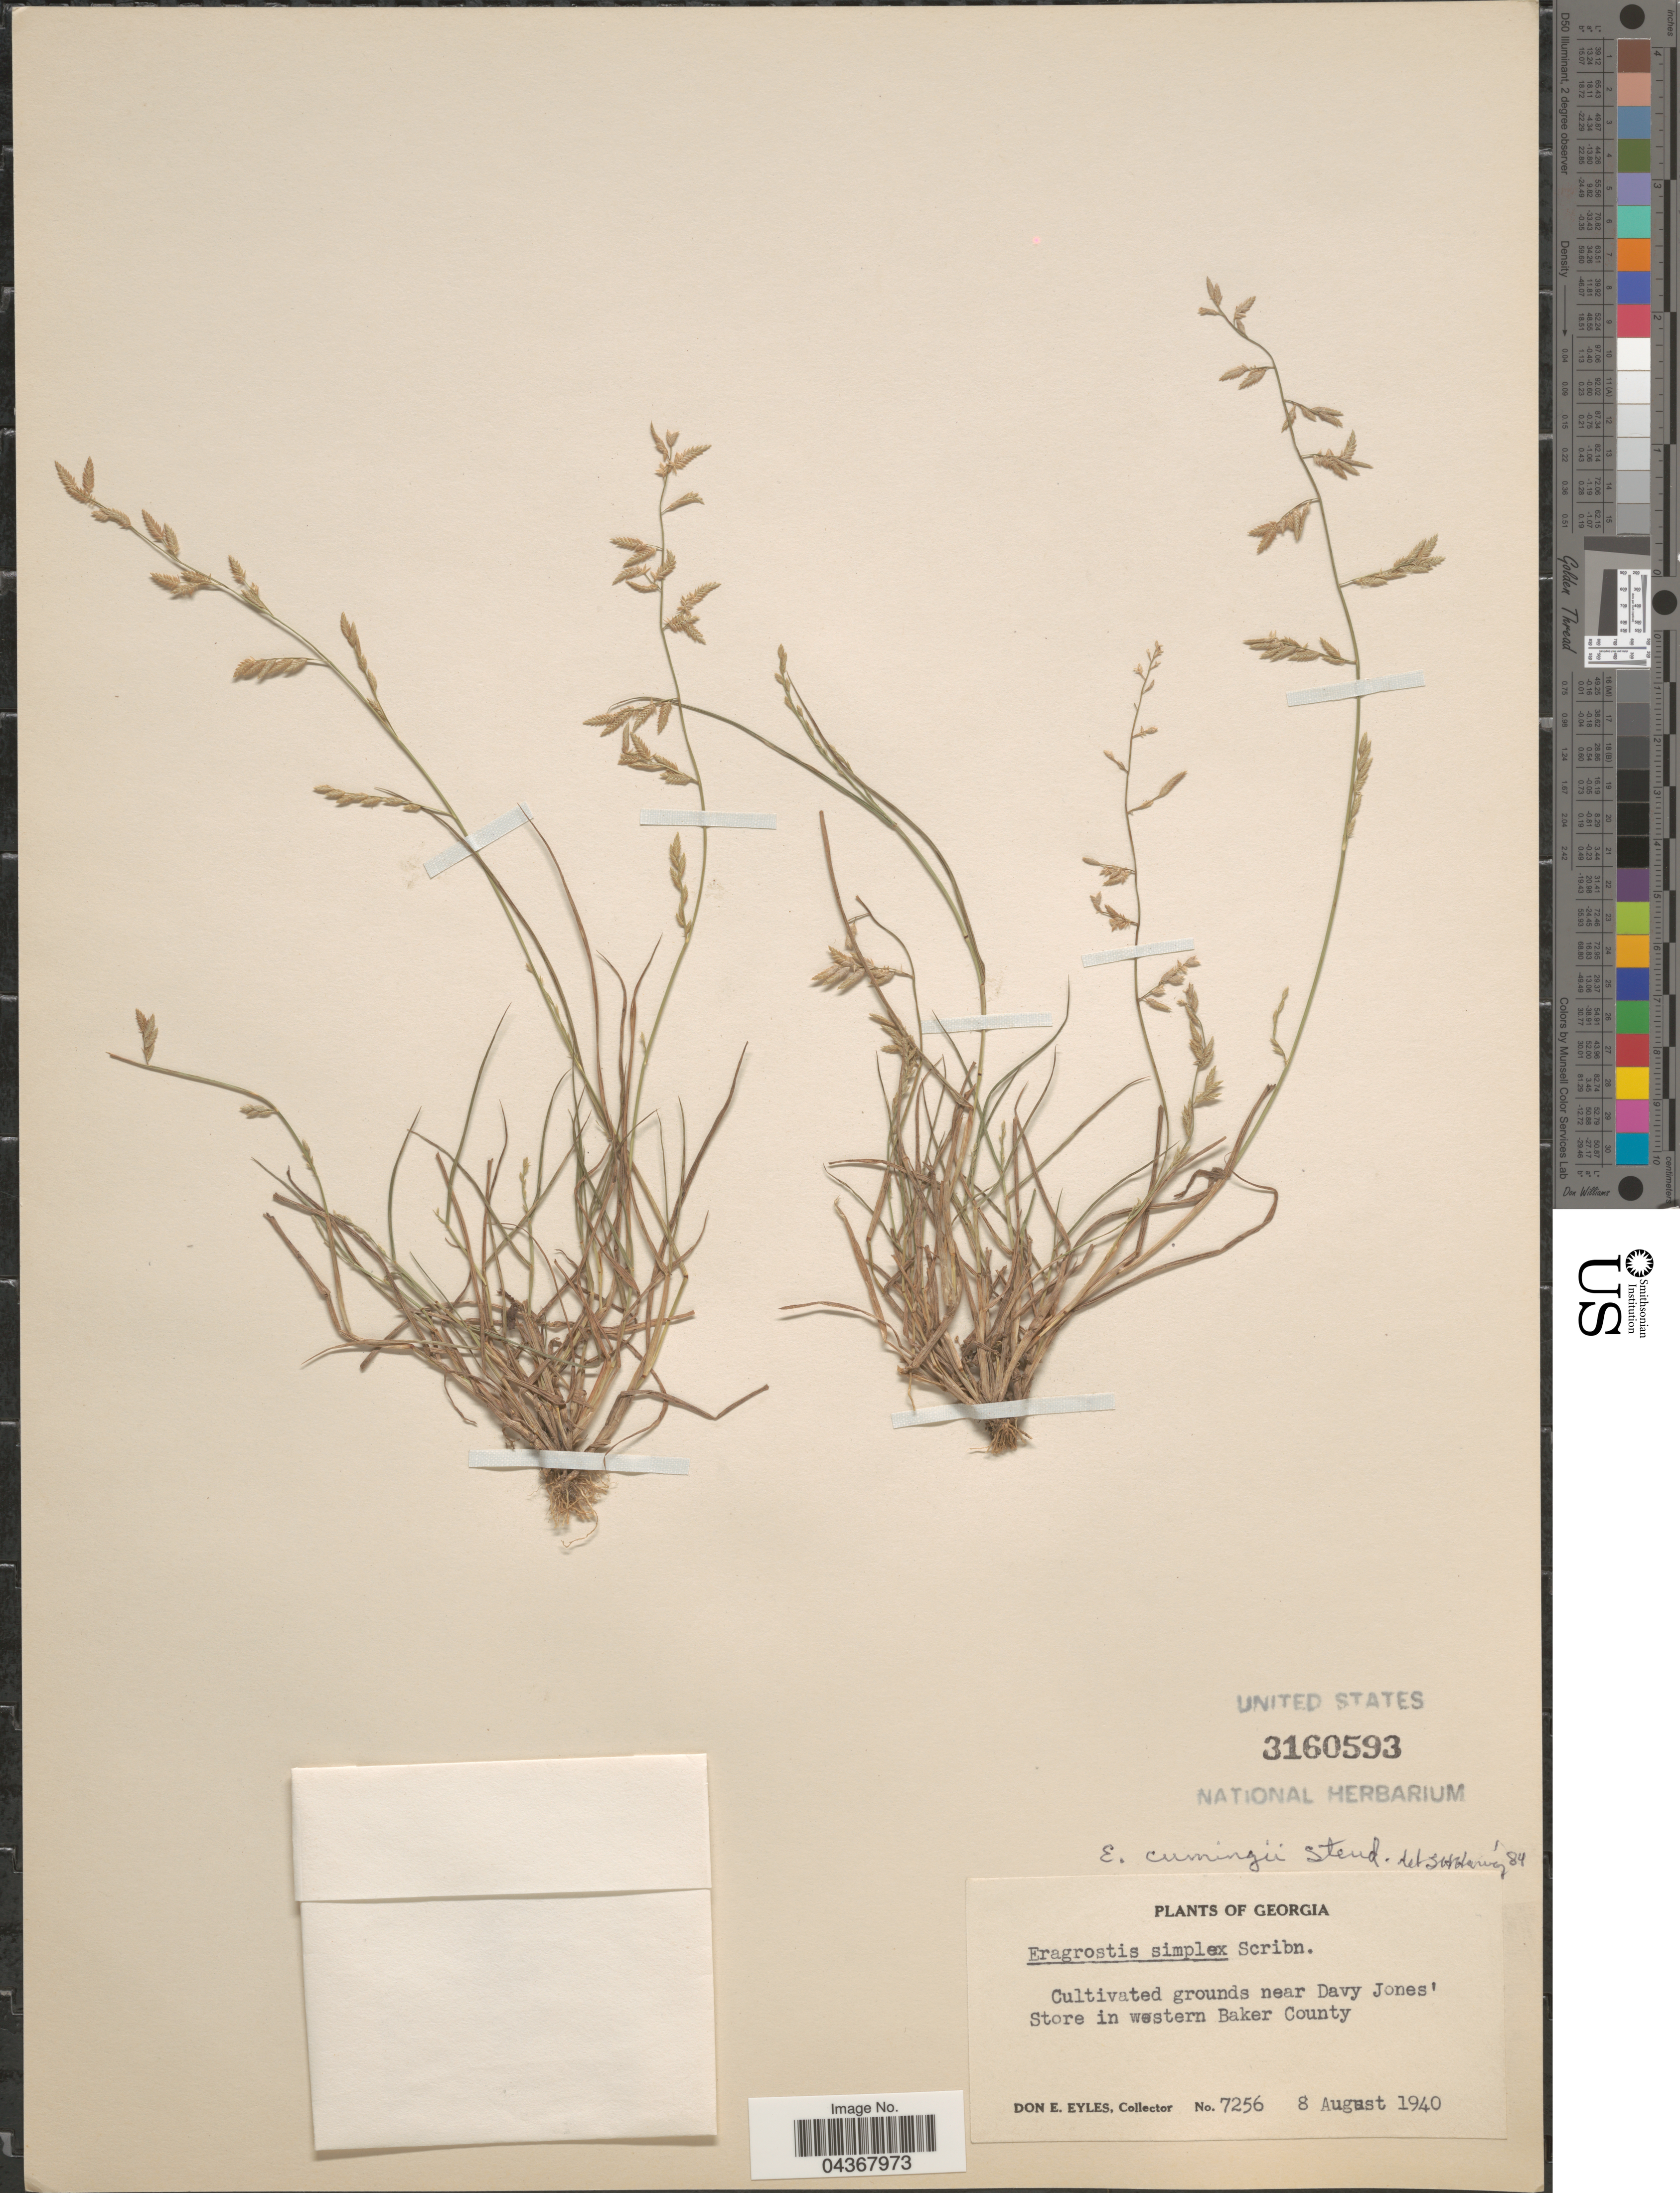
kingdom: Plantae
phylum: Tracheophyta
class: Liliopsida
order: Poales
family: Poaceae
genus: Eragrostis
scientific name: Eragrostis cumingii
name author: Steud.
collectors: D. Eyles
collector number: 7256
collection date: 1940-08-08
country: United States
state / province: Georgia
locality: Cultivated grounds near Davy Jones' Store in western Baker County.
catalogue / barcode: US 3160593